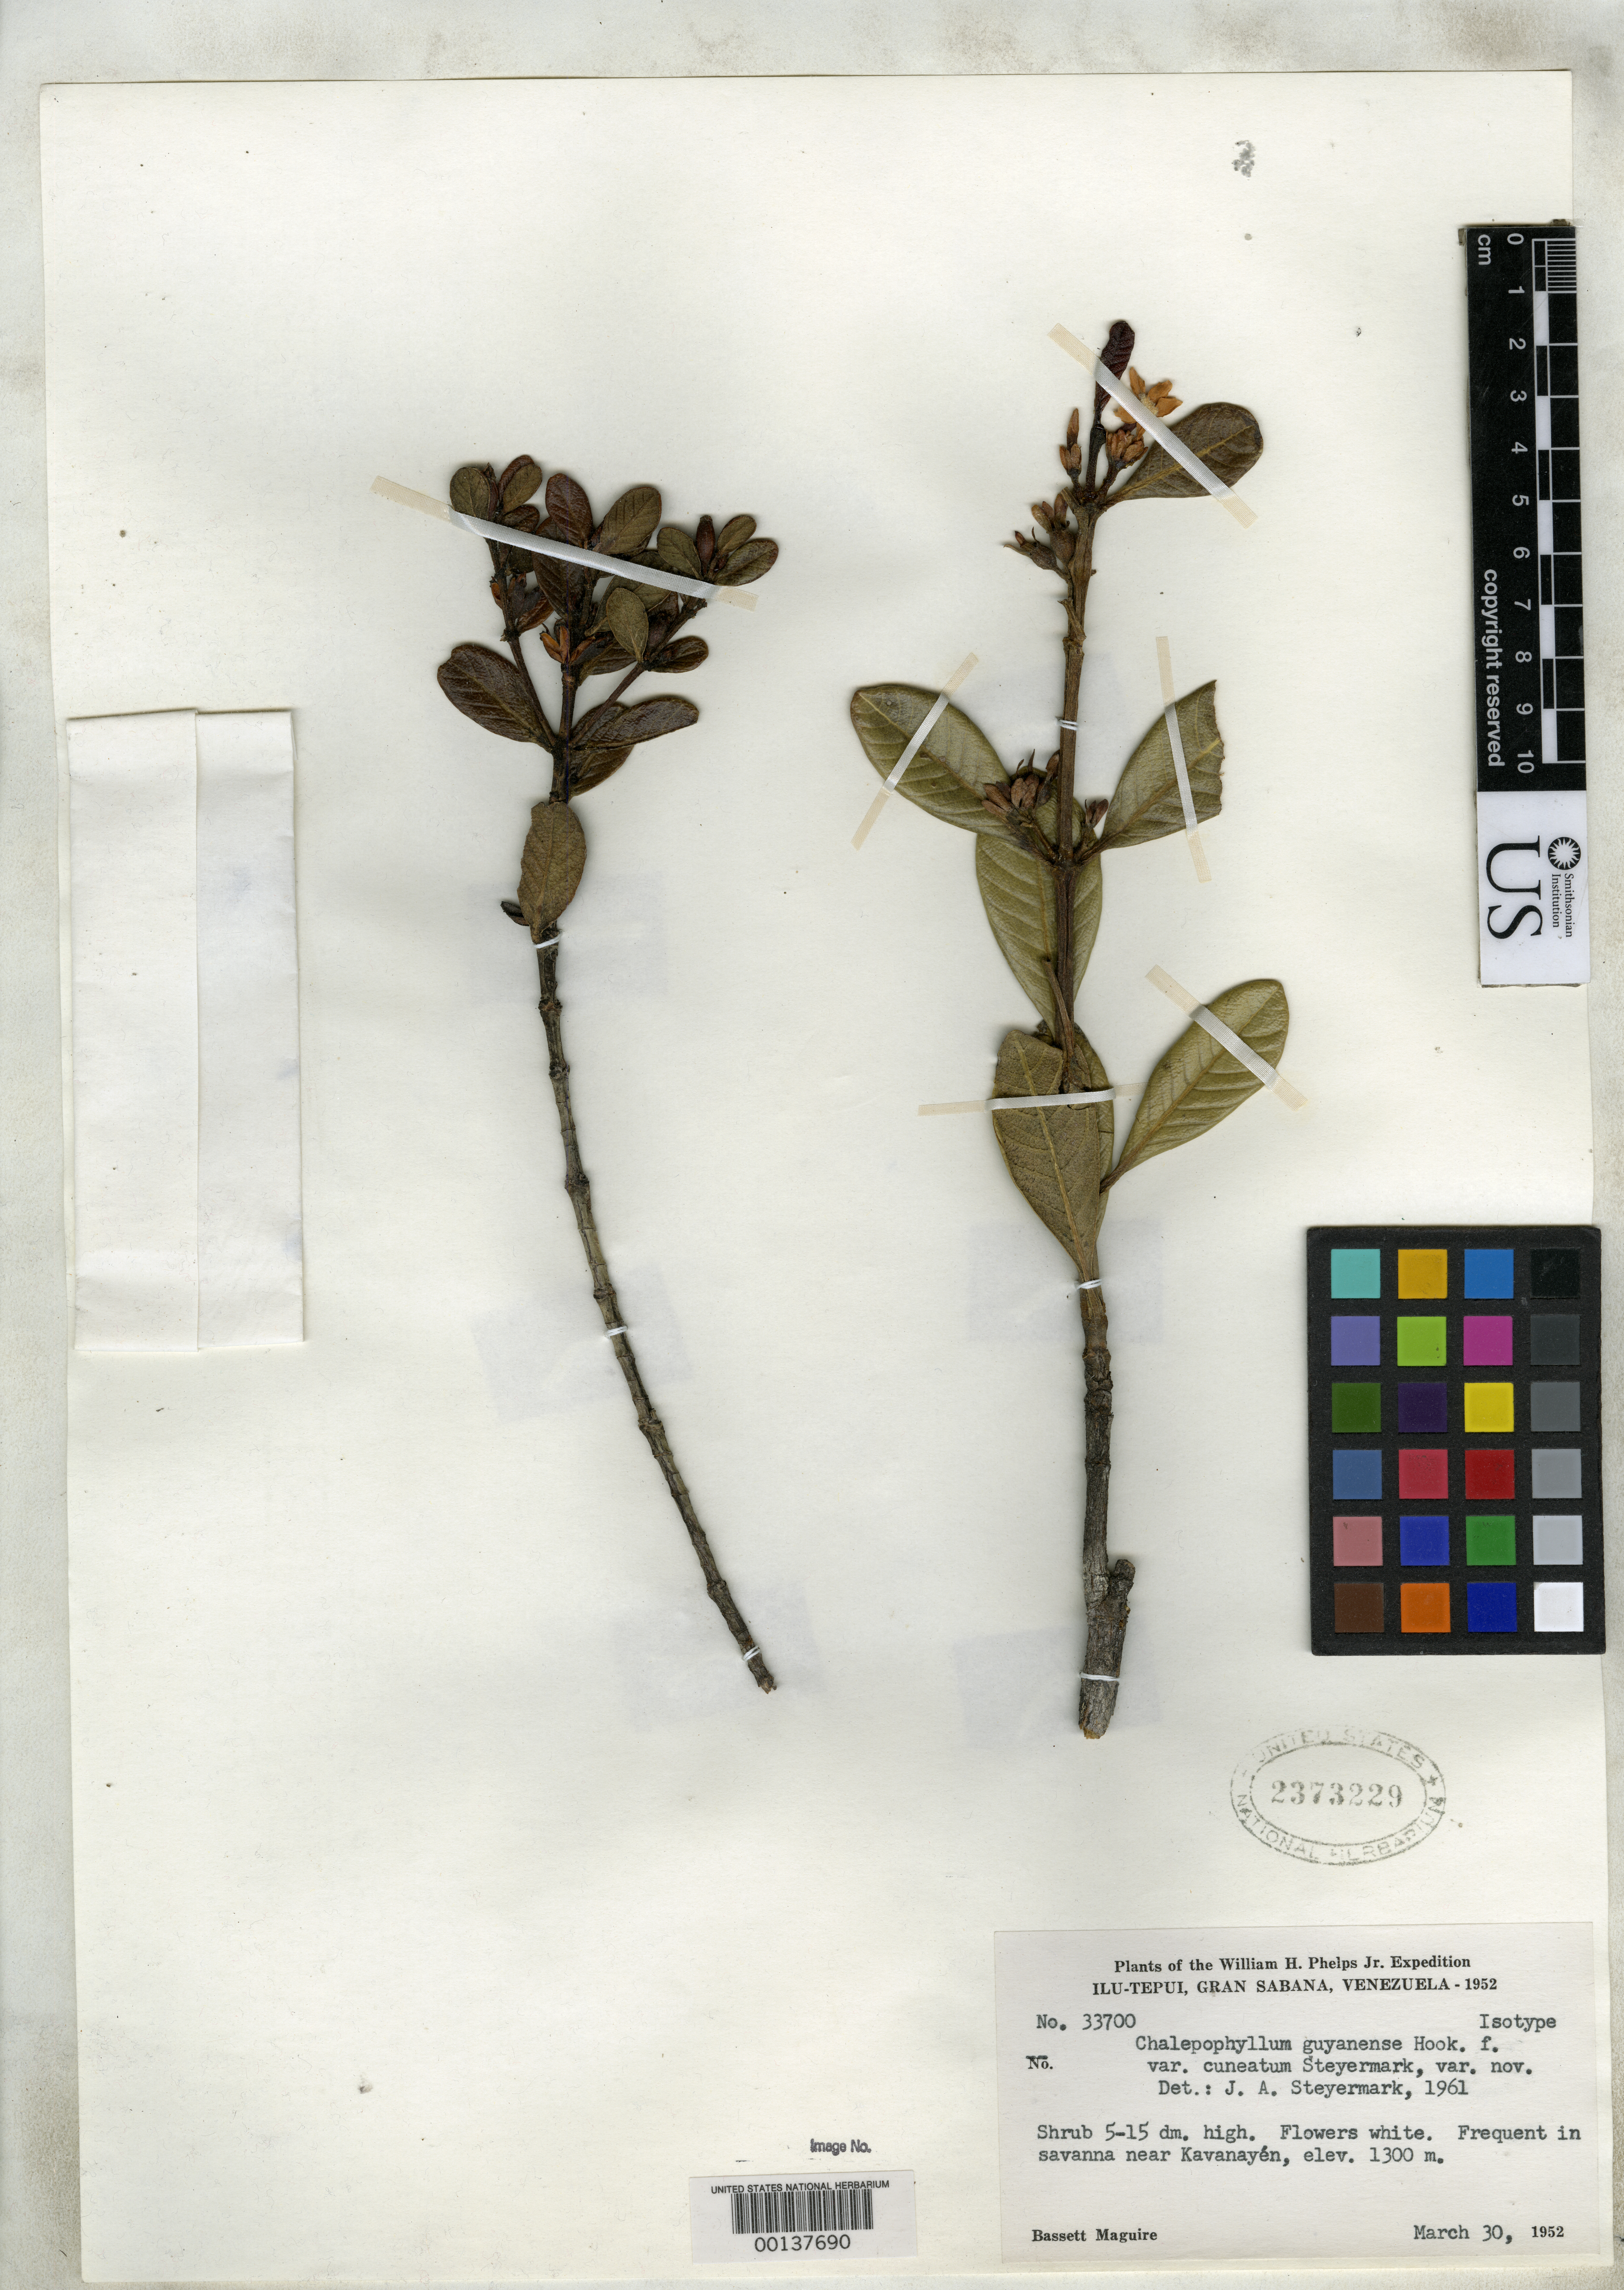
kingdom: Plantae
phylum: Tracheophyta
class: Magnoliopsida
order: Gentianales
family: Rubiaceae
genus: Chalepophyllum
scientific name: Chalepophyllum guianense var. cuneatum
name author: Steyerm.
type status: Isotype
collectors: B. Maguire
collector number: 33700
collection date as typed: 30 Mar 1952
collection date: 1952-03-30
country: Venezuela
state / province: Bolivar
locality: Kavanayen.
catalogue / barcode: US 2373229